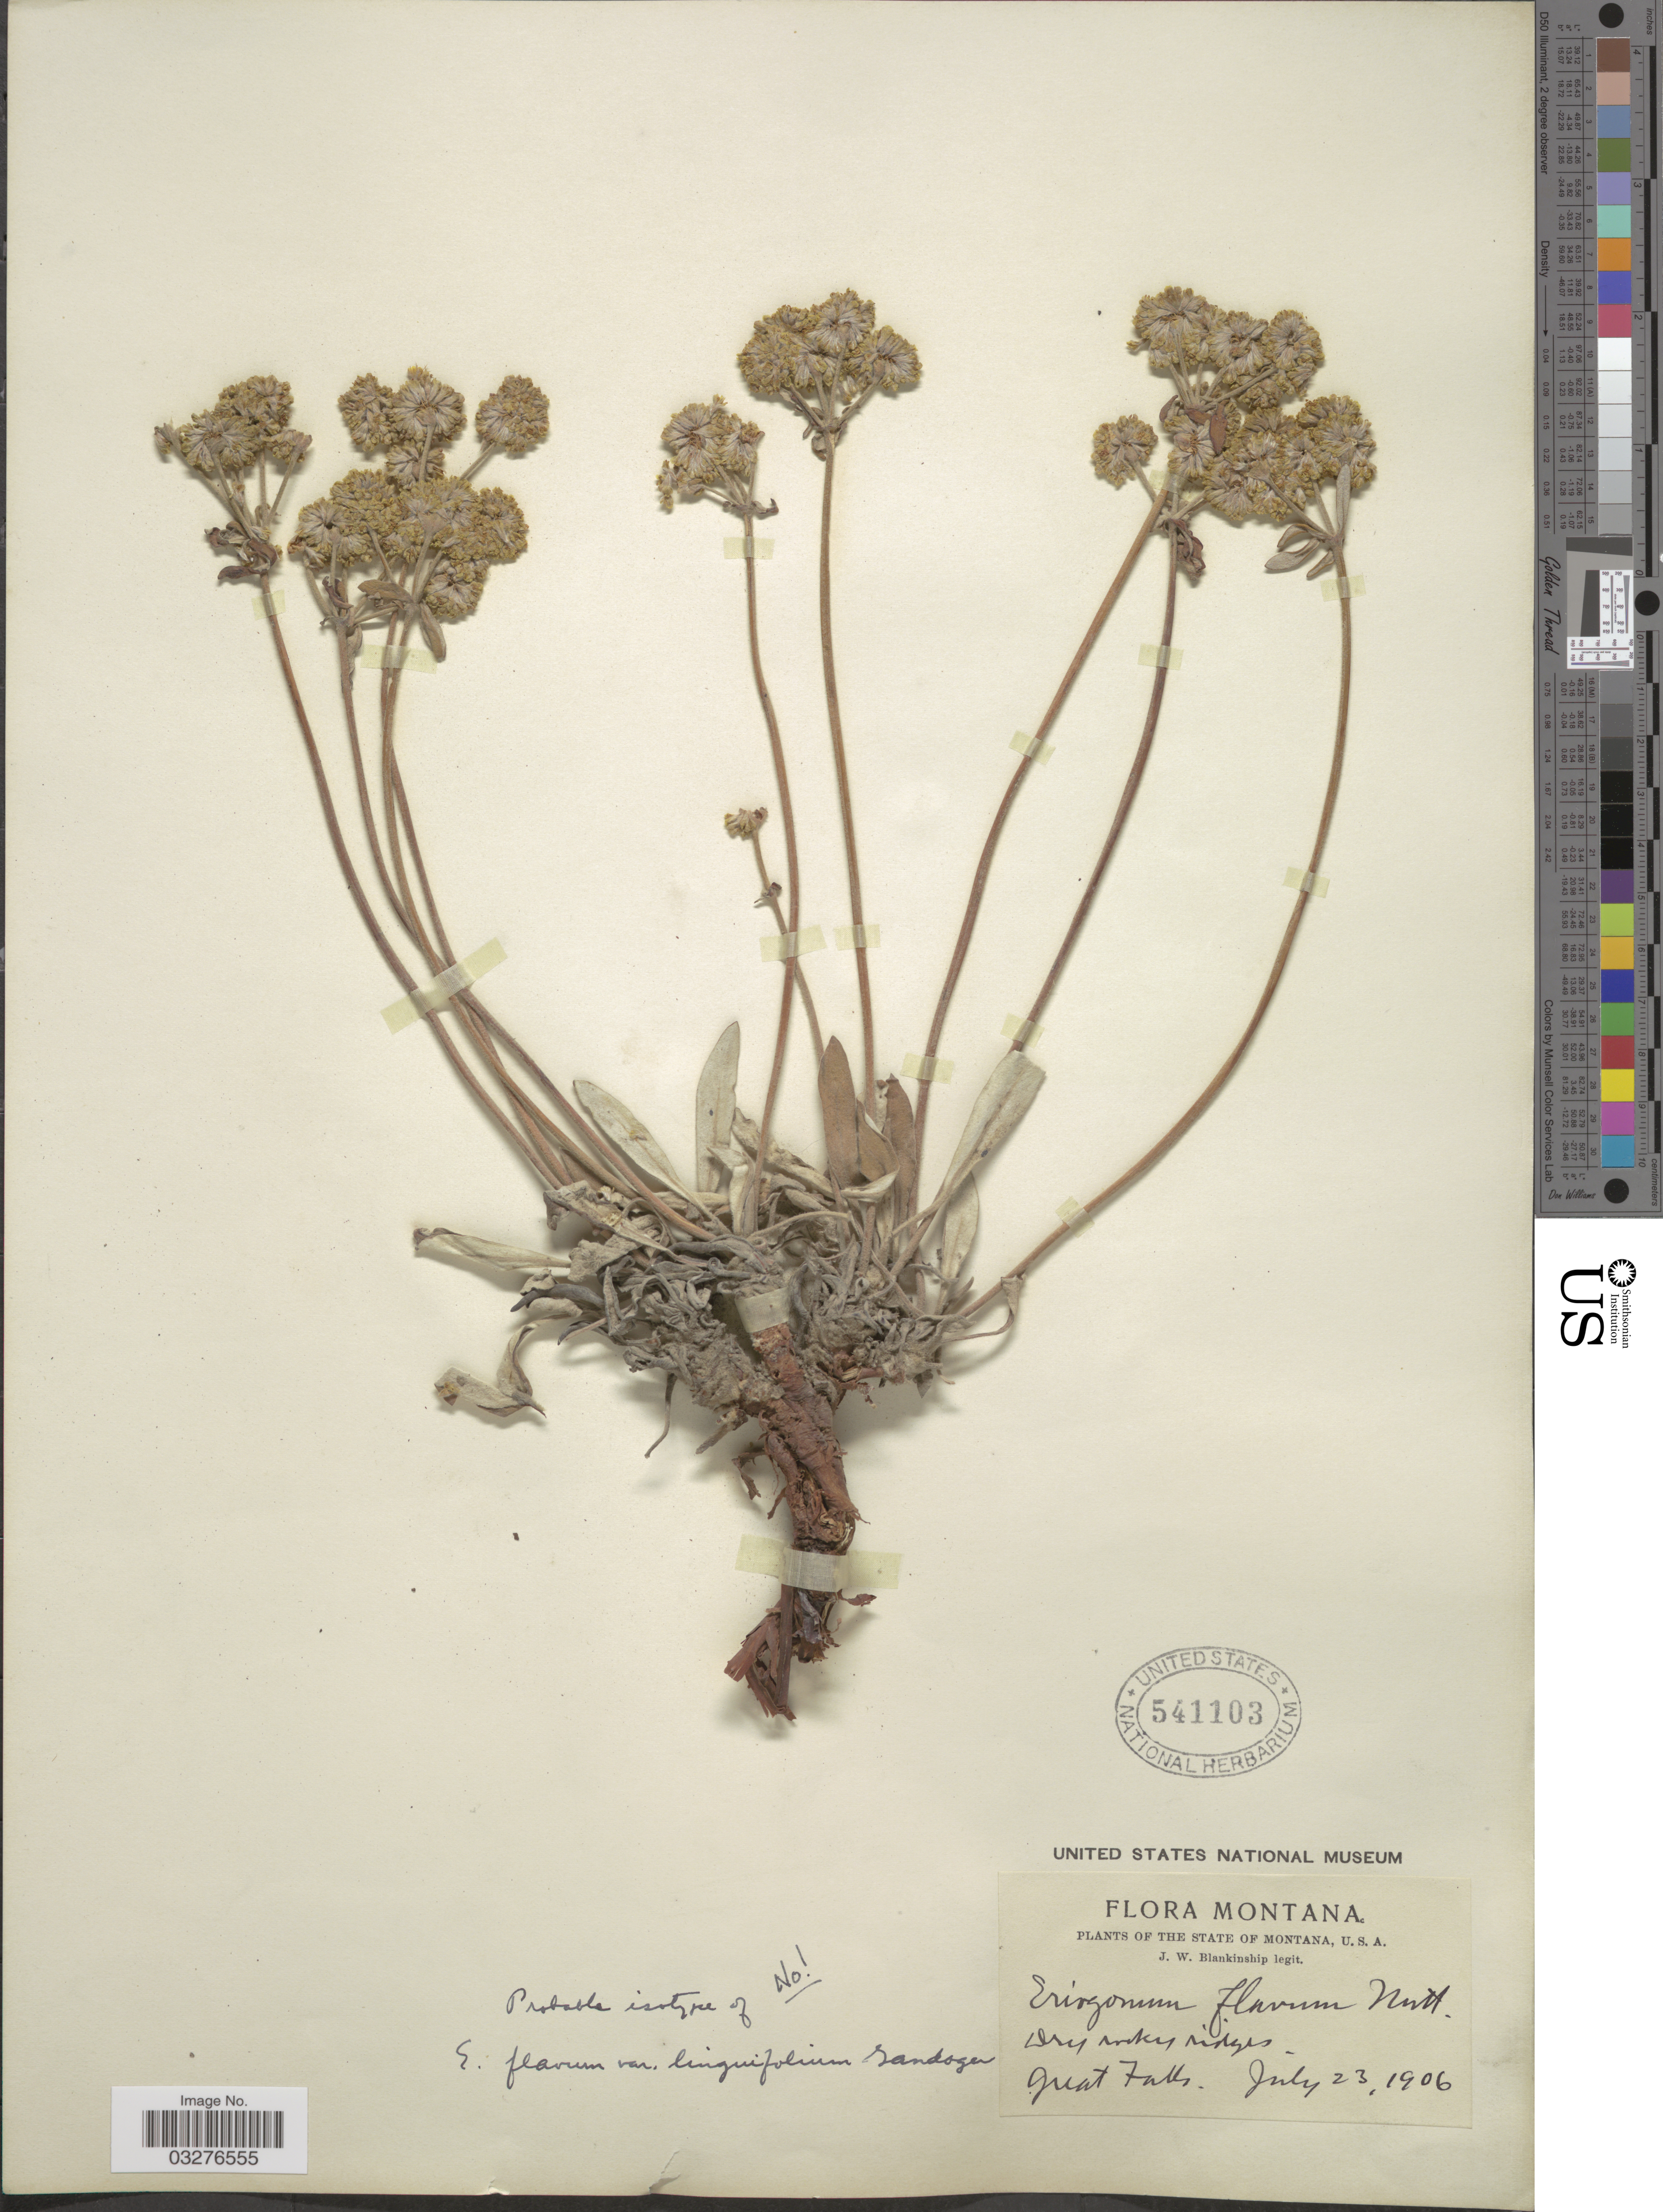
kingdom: Plantae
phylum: Tracheophyta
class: Magnoliopsida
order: Caryophyllales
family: Polygonaceae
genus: Eriogonum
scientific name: Eriogonum flavum var. flavum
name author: Nutt. ex Benth.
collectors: J. W. Blankinship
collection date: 1906-07-23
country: United States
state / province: Montana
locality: Great Falls.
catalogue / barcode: US 541103